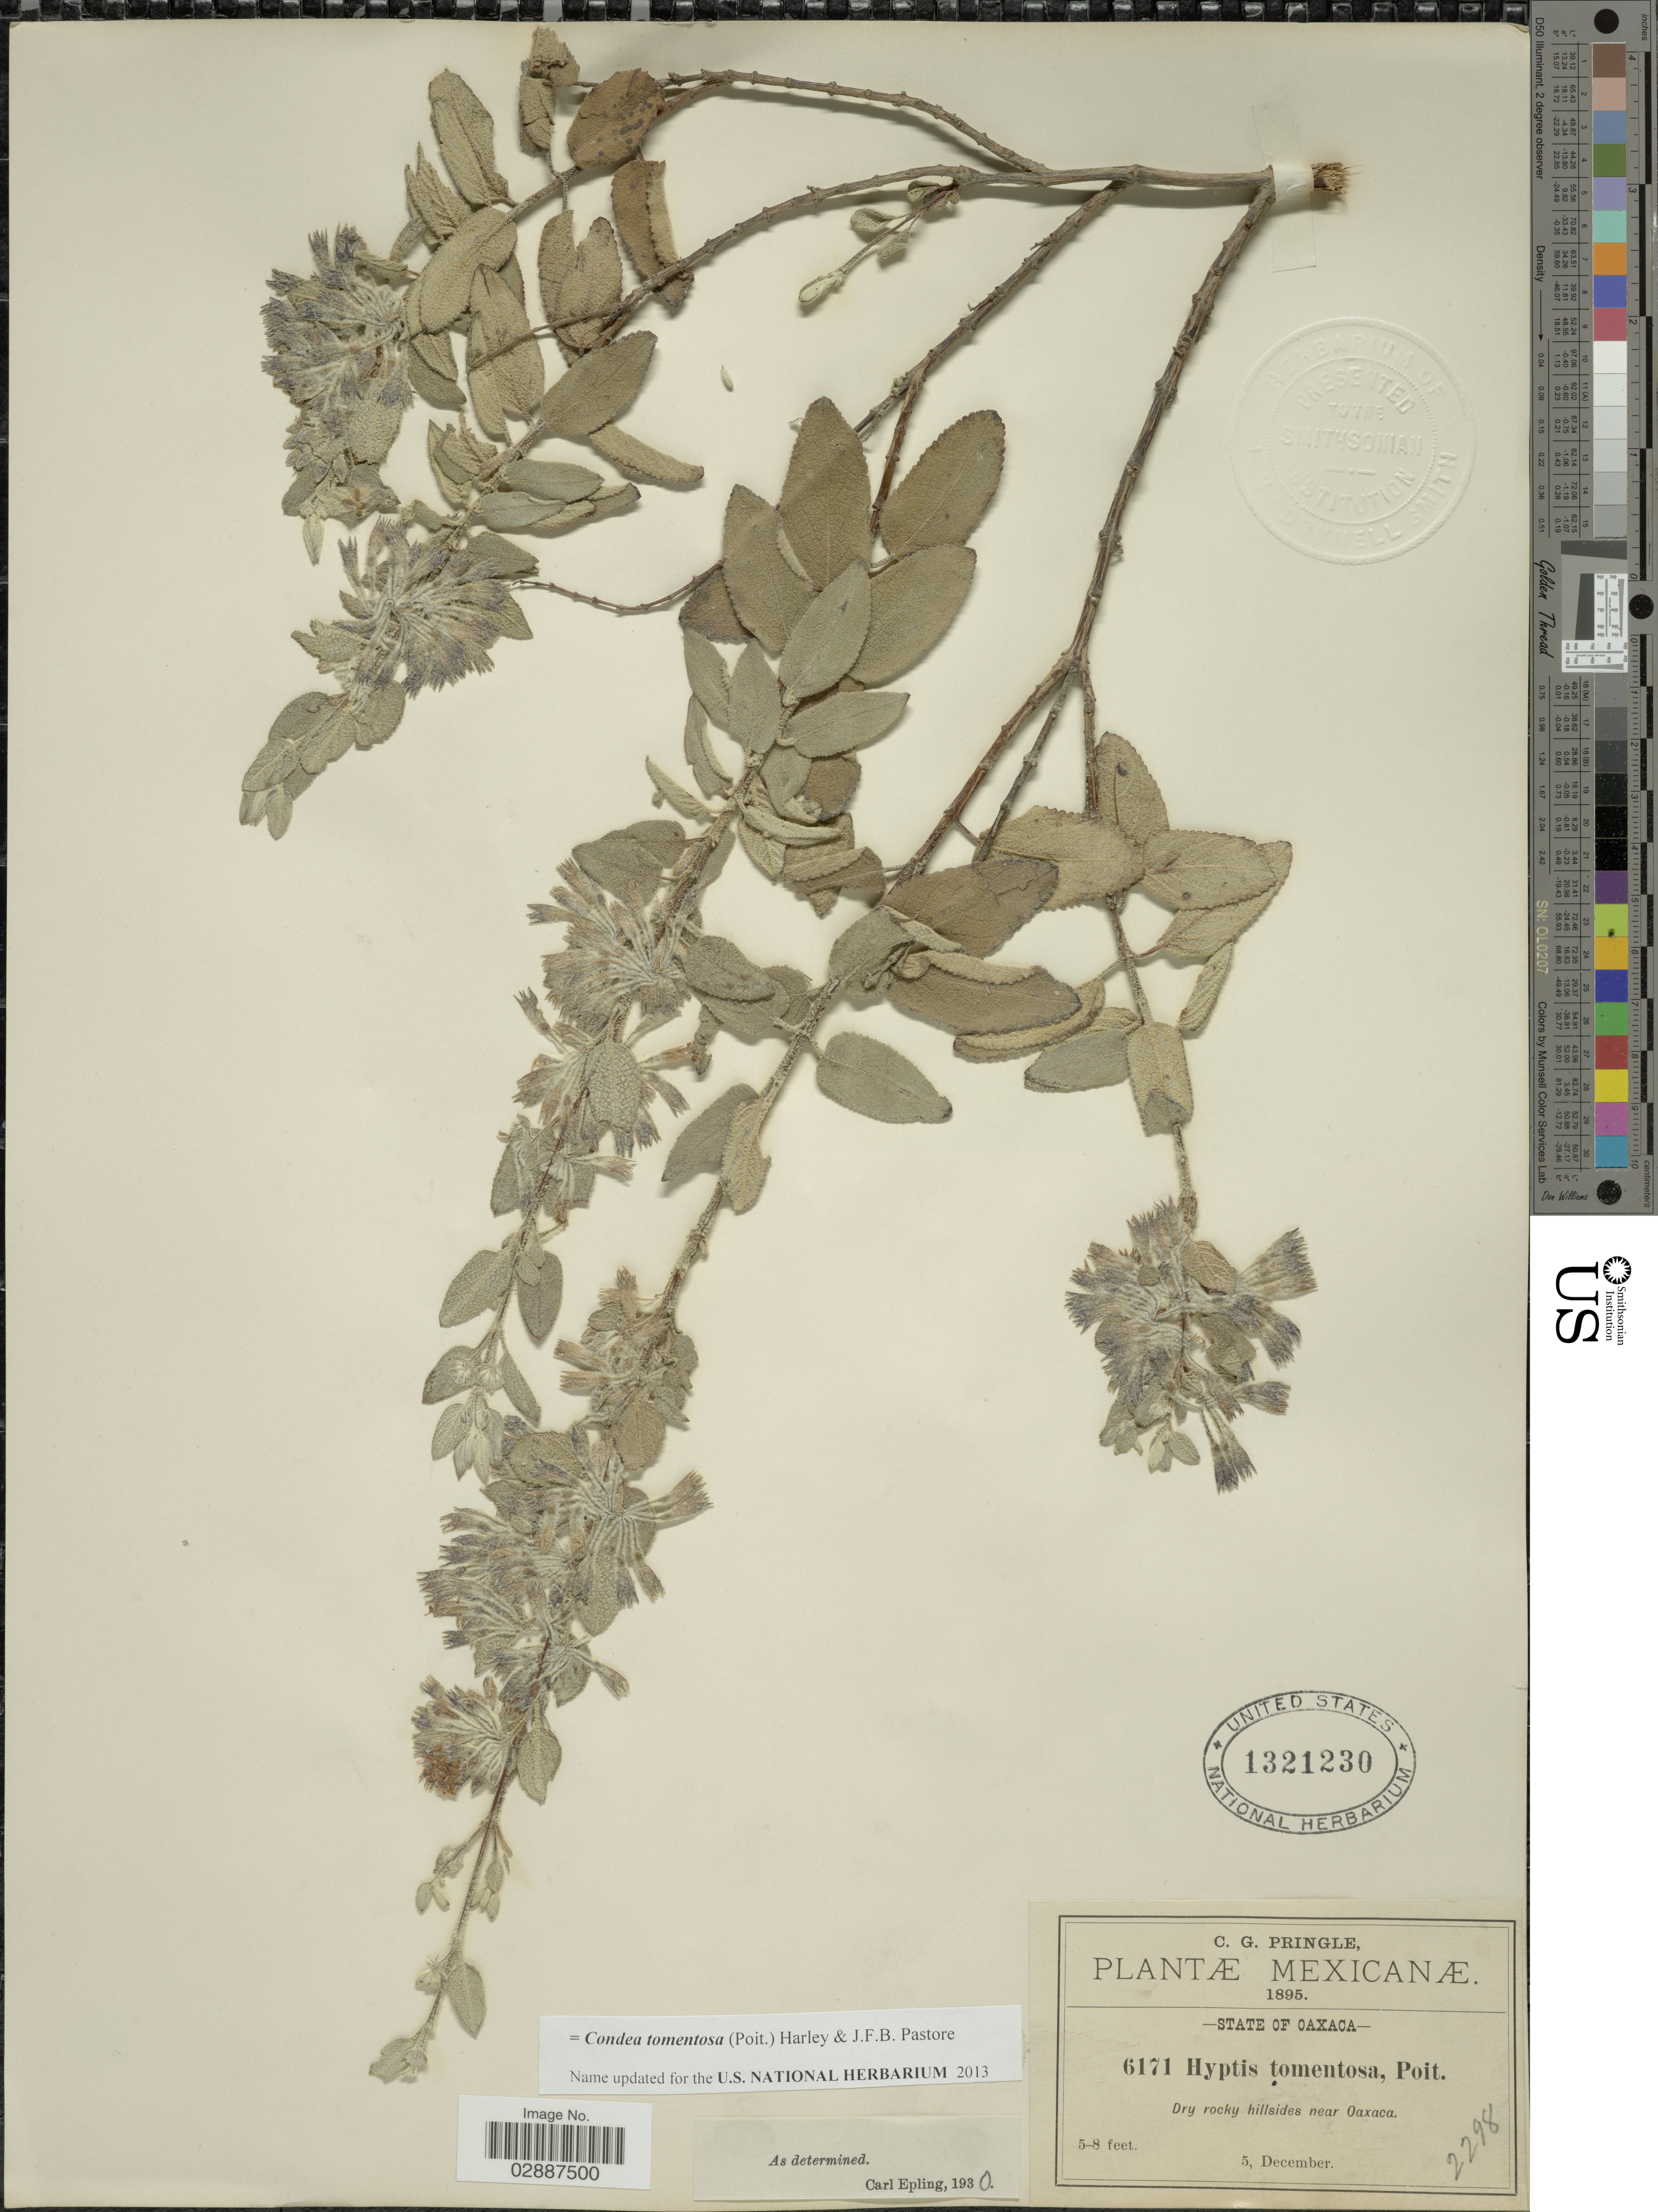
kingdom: Plantae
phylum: Tracheophyta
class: Magnoliopsida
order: Lamiales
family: Lamiaceae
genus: Condea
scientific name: Condea tomentosa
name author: (Poit.) Harley & J.F.B. Pastore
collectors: C. G. Pringle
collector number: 6171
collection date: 1895-12-05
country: Mexico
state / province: Oaxaca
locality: Dry rockhills near Oaxaca.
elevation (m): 2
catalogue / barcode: US 1321230